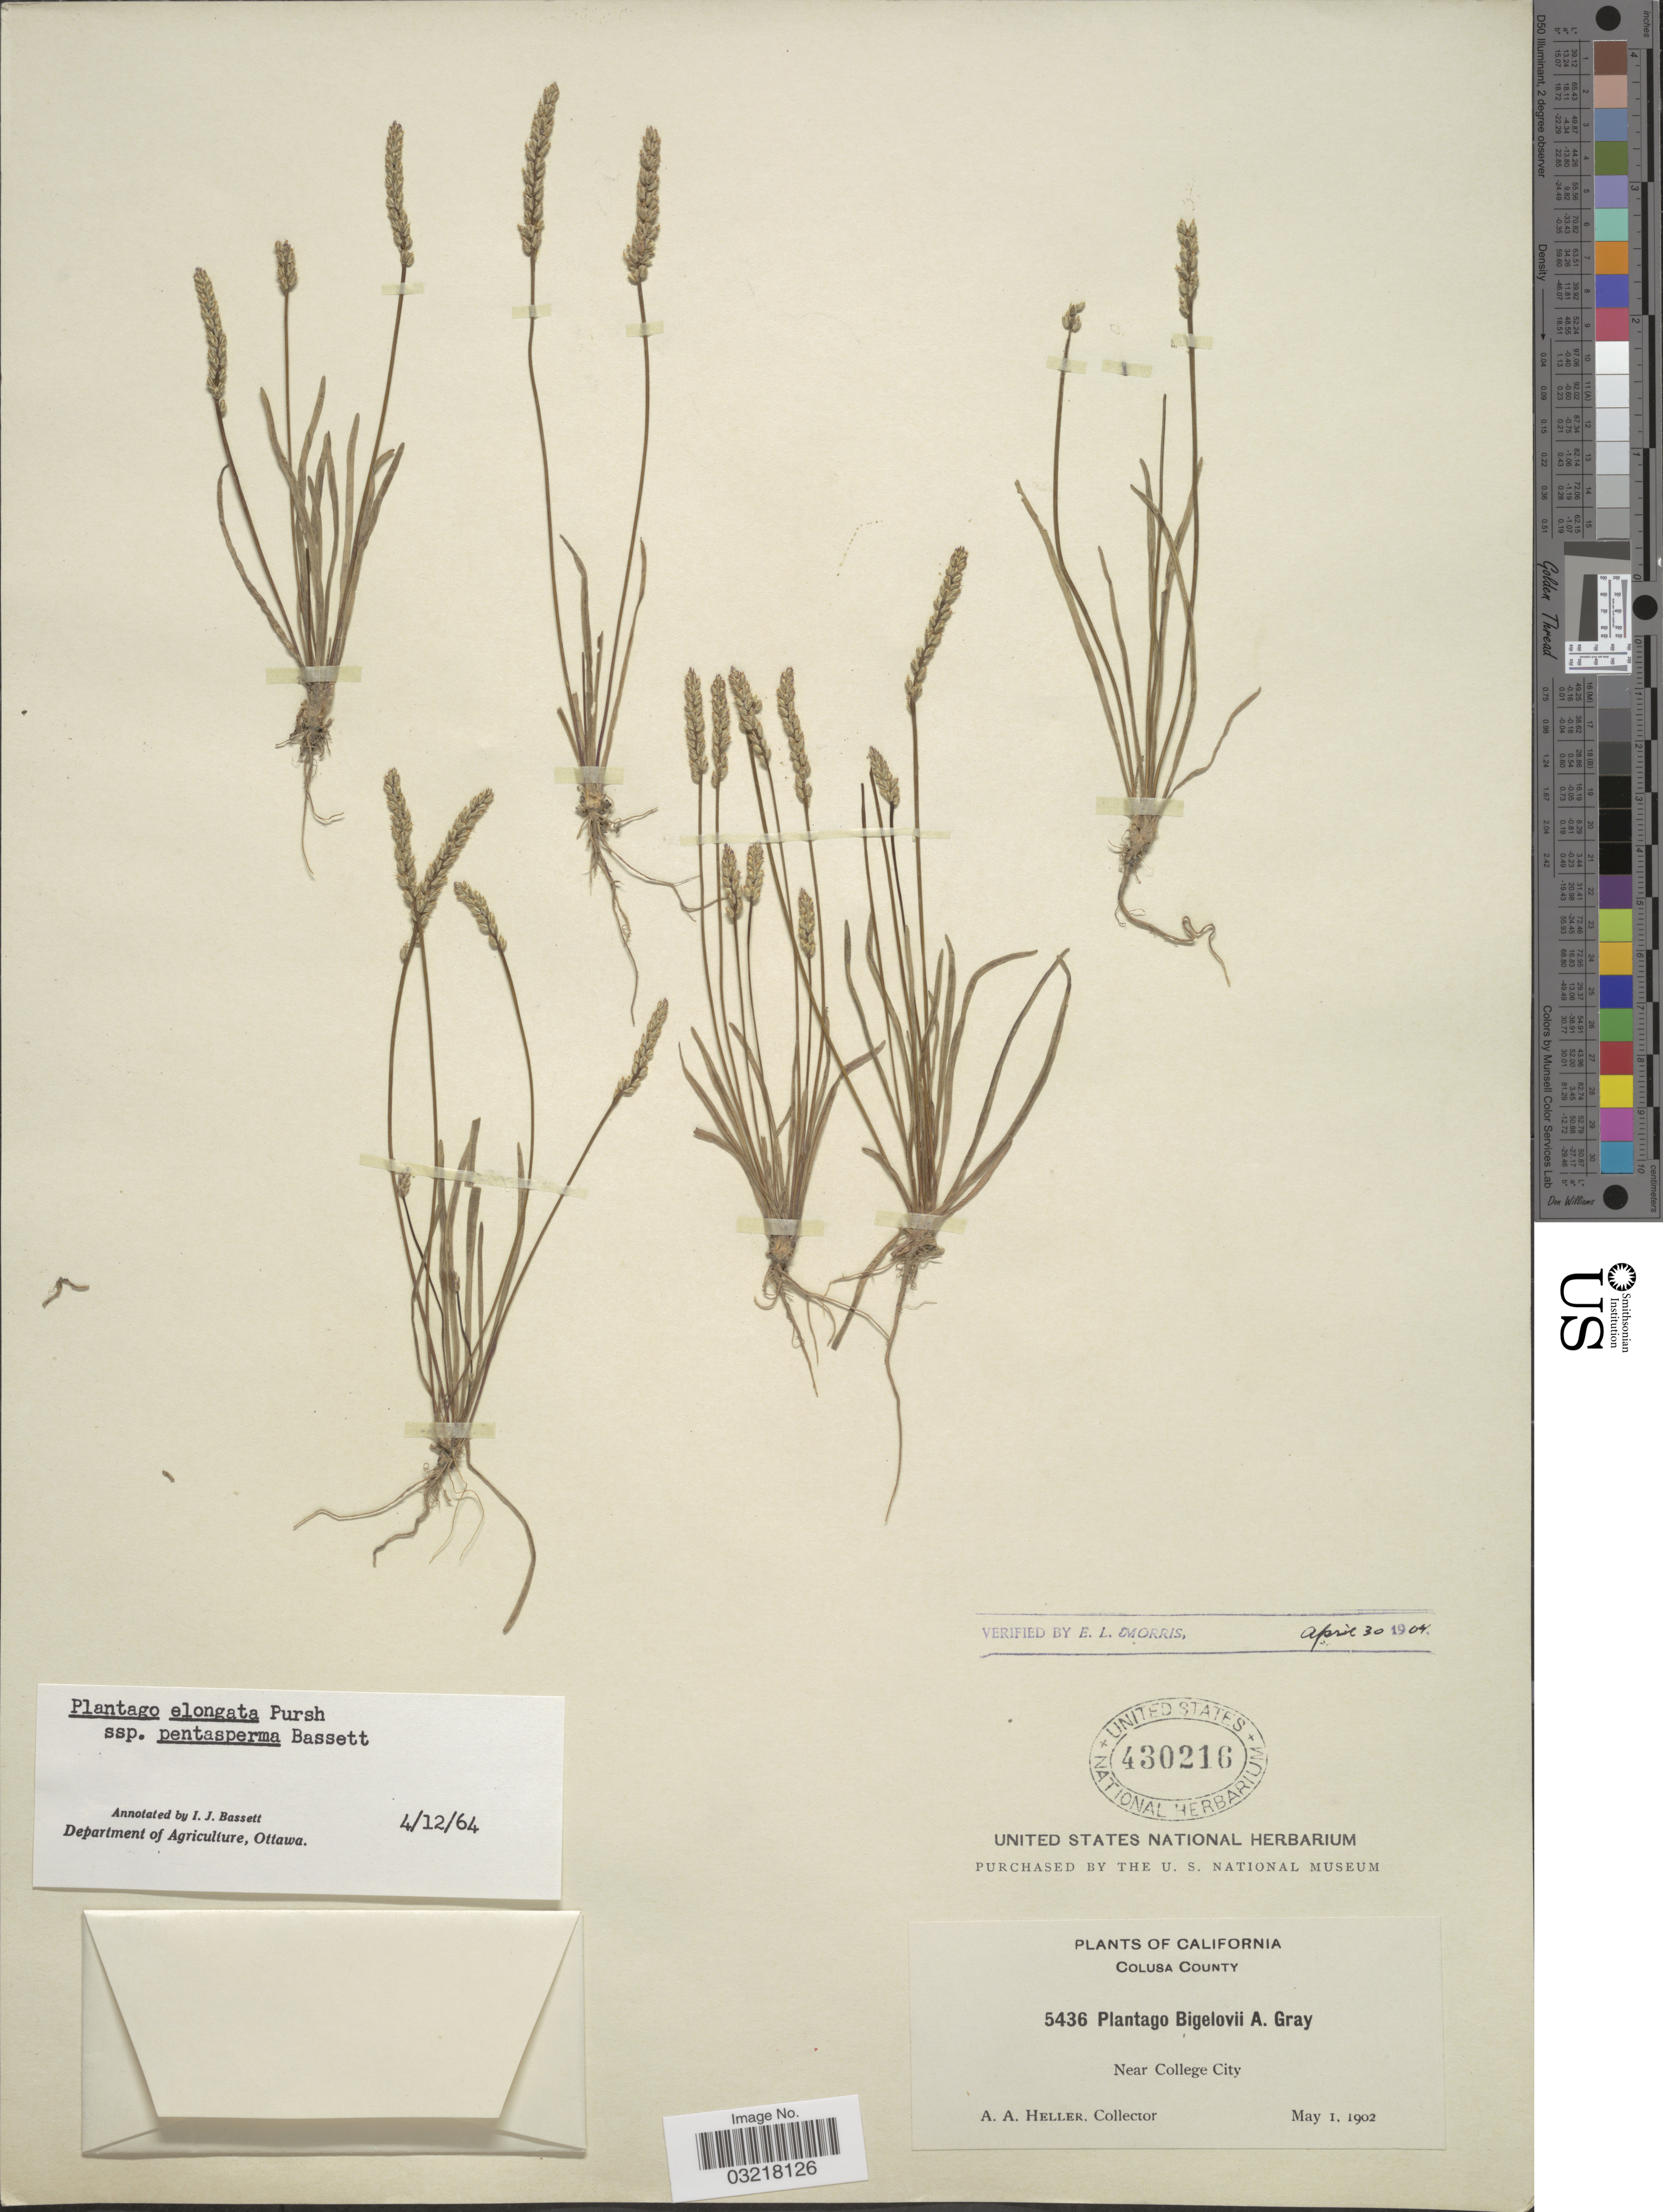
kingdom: Plantae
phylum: Tracheophyta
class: Magnoliopsida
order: Lamiales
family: Plantaginaceae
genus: Plantago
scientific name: Plantago elongata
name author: Pursh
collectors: A. A. Heller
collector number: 5436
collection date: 1902-05-01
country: United States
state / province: California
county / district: Colusa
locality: Colusa County. Near College City.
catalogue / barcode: US 430216